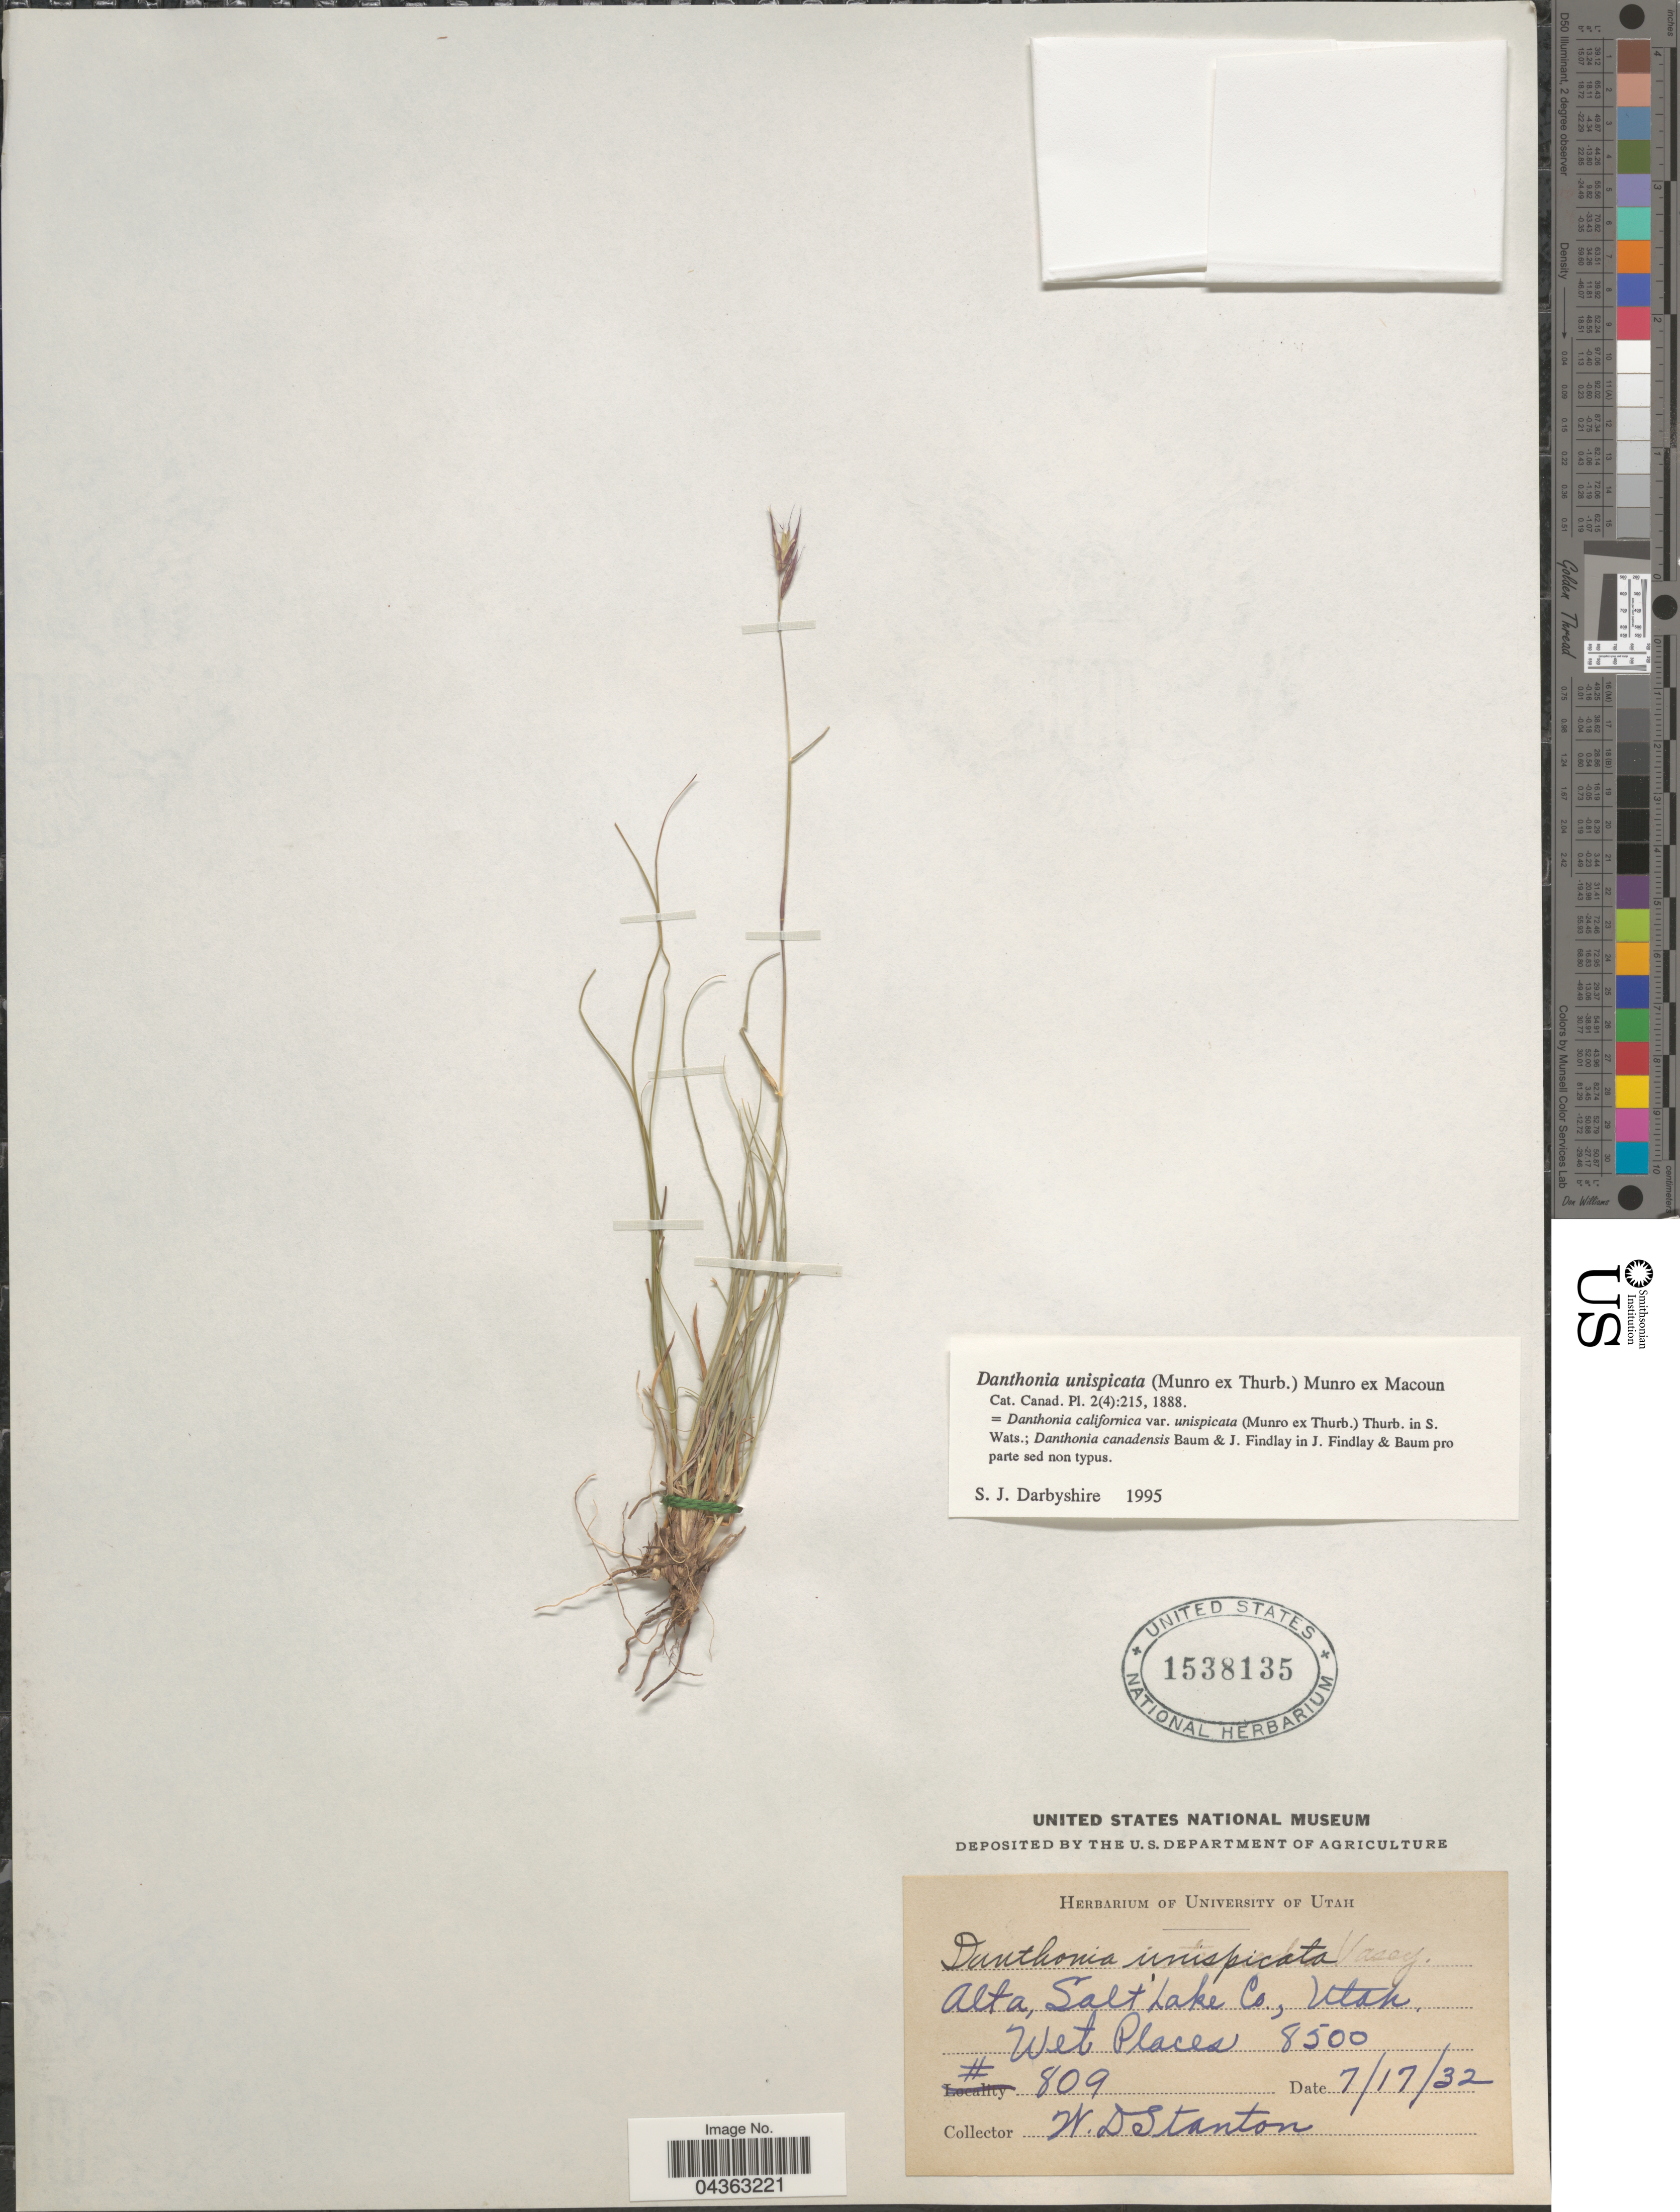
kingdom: Plantae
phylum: Tracheophyta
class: Liliopsida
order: Poales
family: Poaceae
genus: Danthonia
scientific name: Danthonia californica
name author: Bol.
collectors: W. Stanton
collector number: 809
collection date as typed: Transcribed d/m/y: 17/7/32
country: United States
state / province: Utah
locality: Alta, Salt Lake Co. Wet Places.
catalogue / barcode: US 1538135